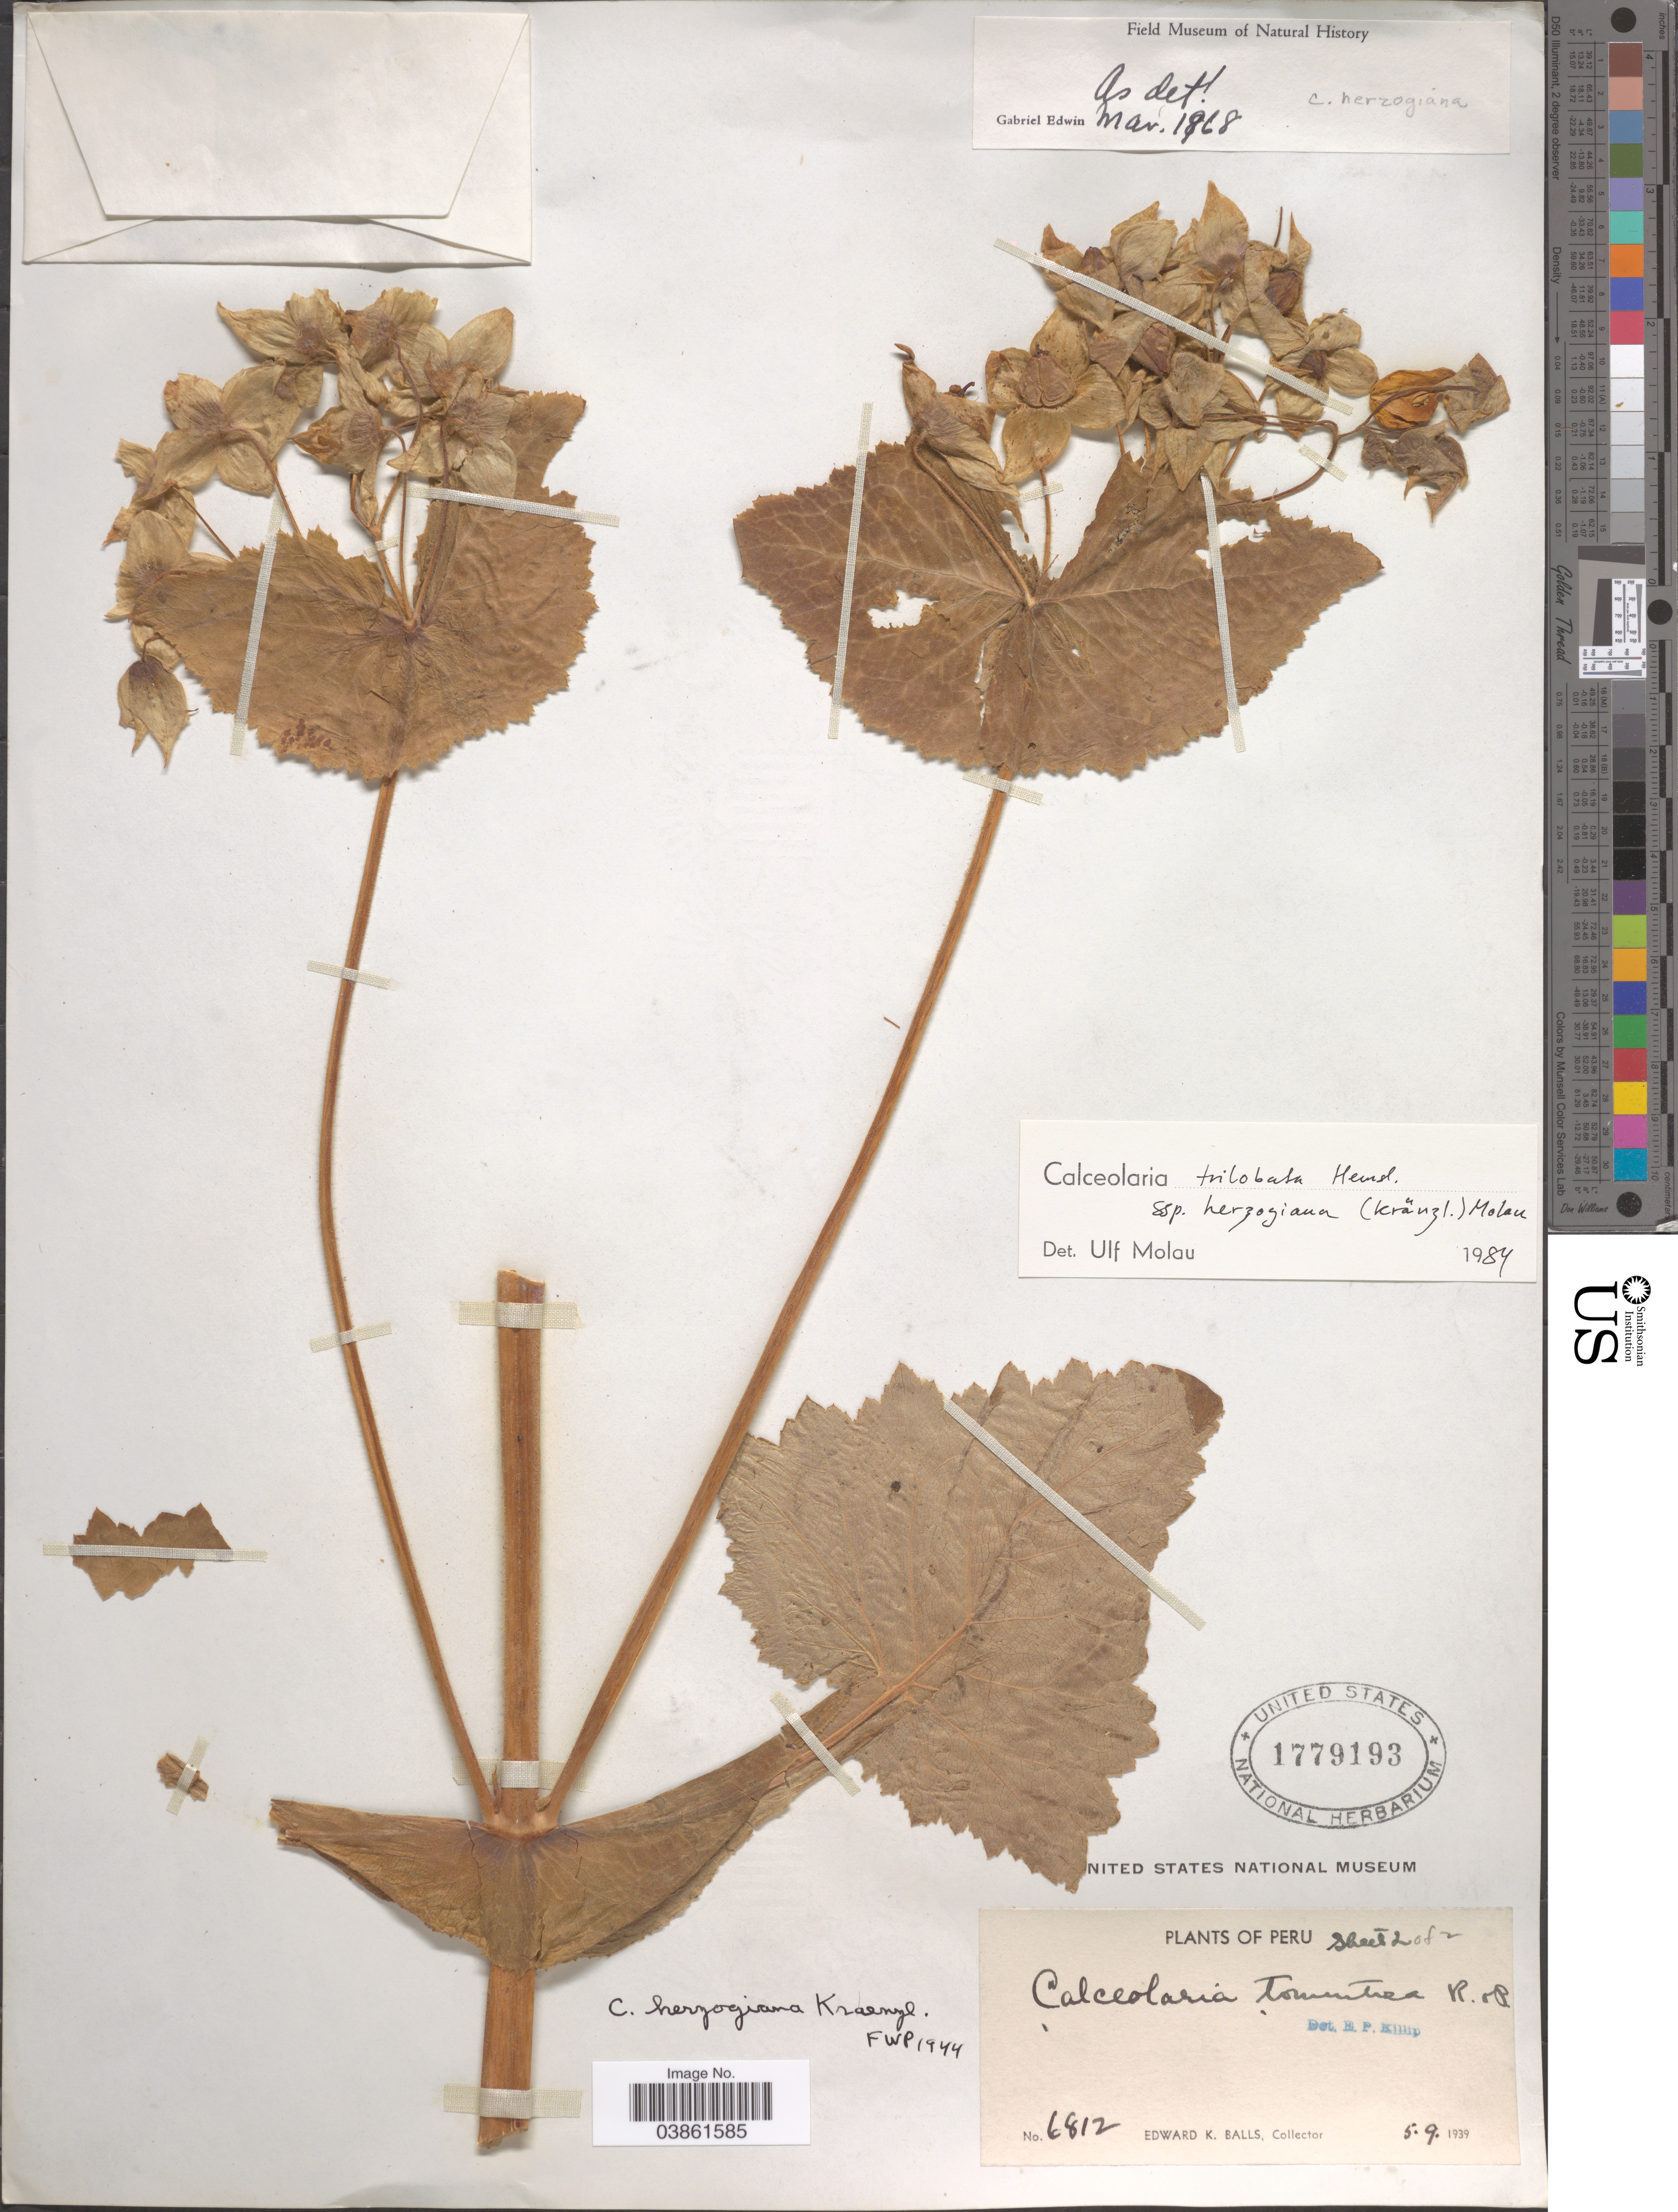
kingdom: Plantae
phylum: Tracheophyta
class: Magnoliopsida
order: Lamiales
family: Calceolariaceae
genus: Calceolaria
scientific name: Calceolaria trilobata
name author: Hemsl.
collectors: E. K. Balls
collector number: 6812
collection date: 1939-09-05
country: Peru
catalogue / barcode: US 1779193